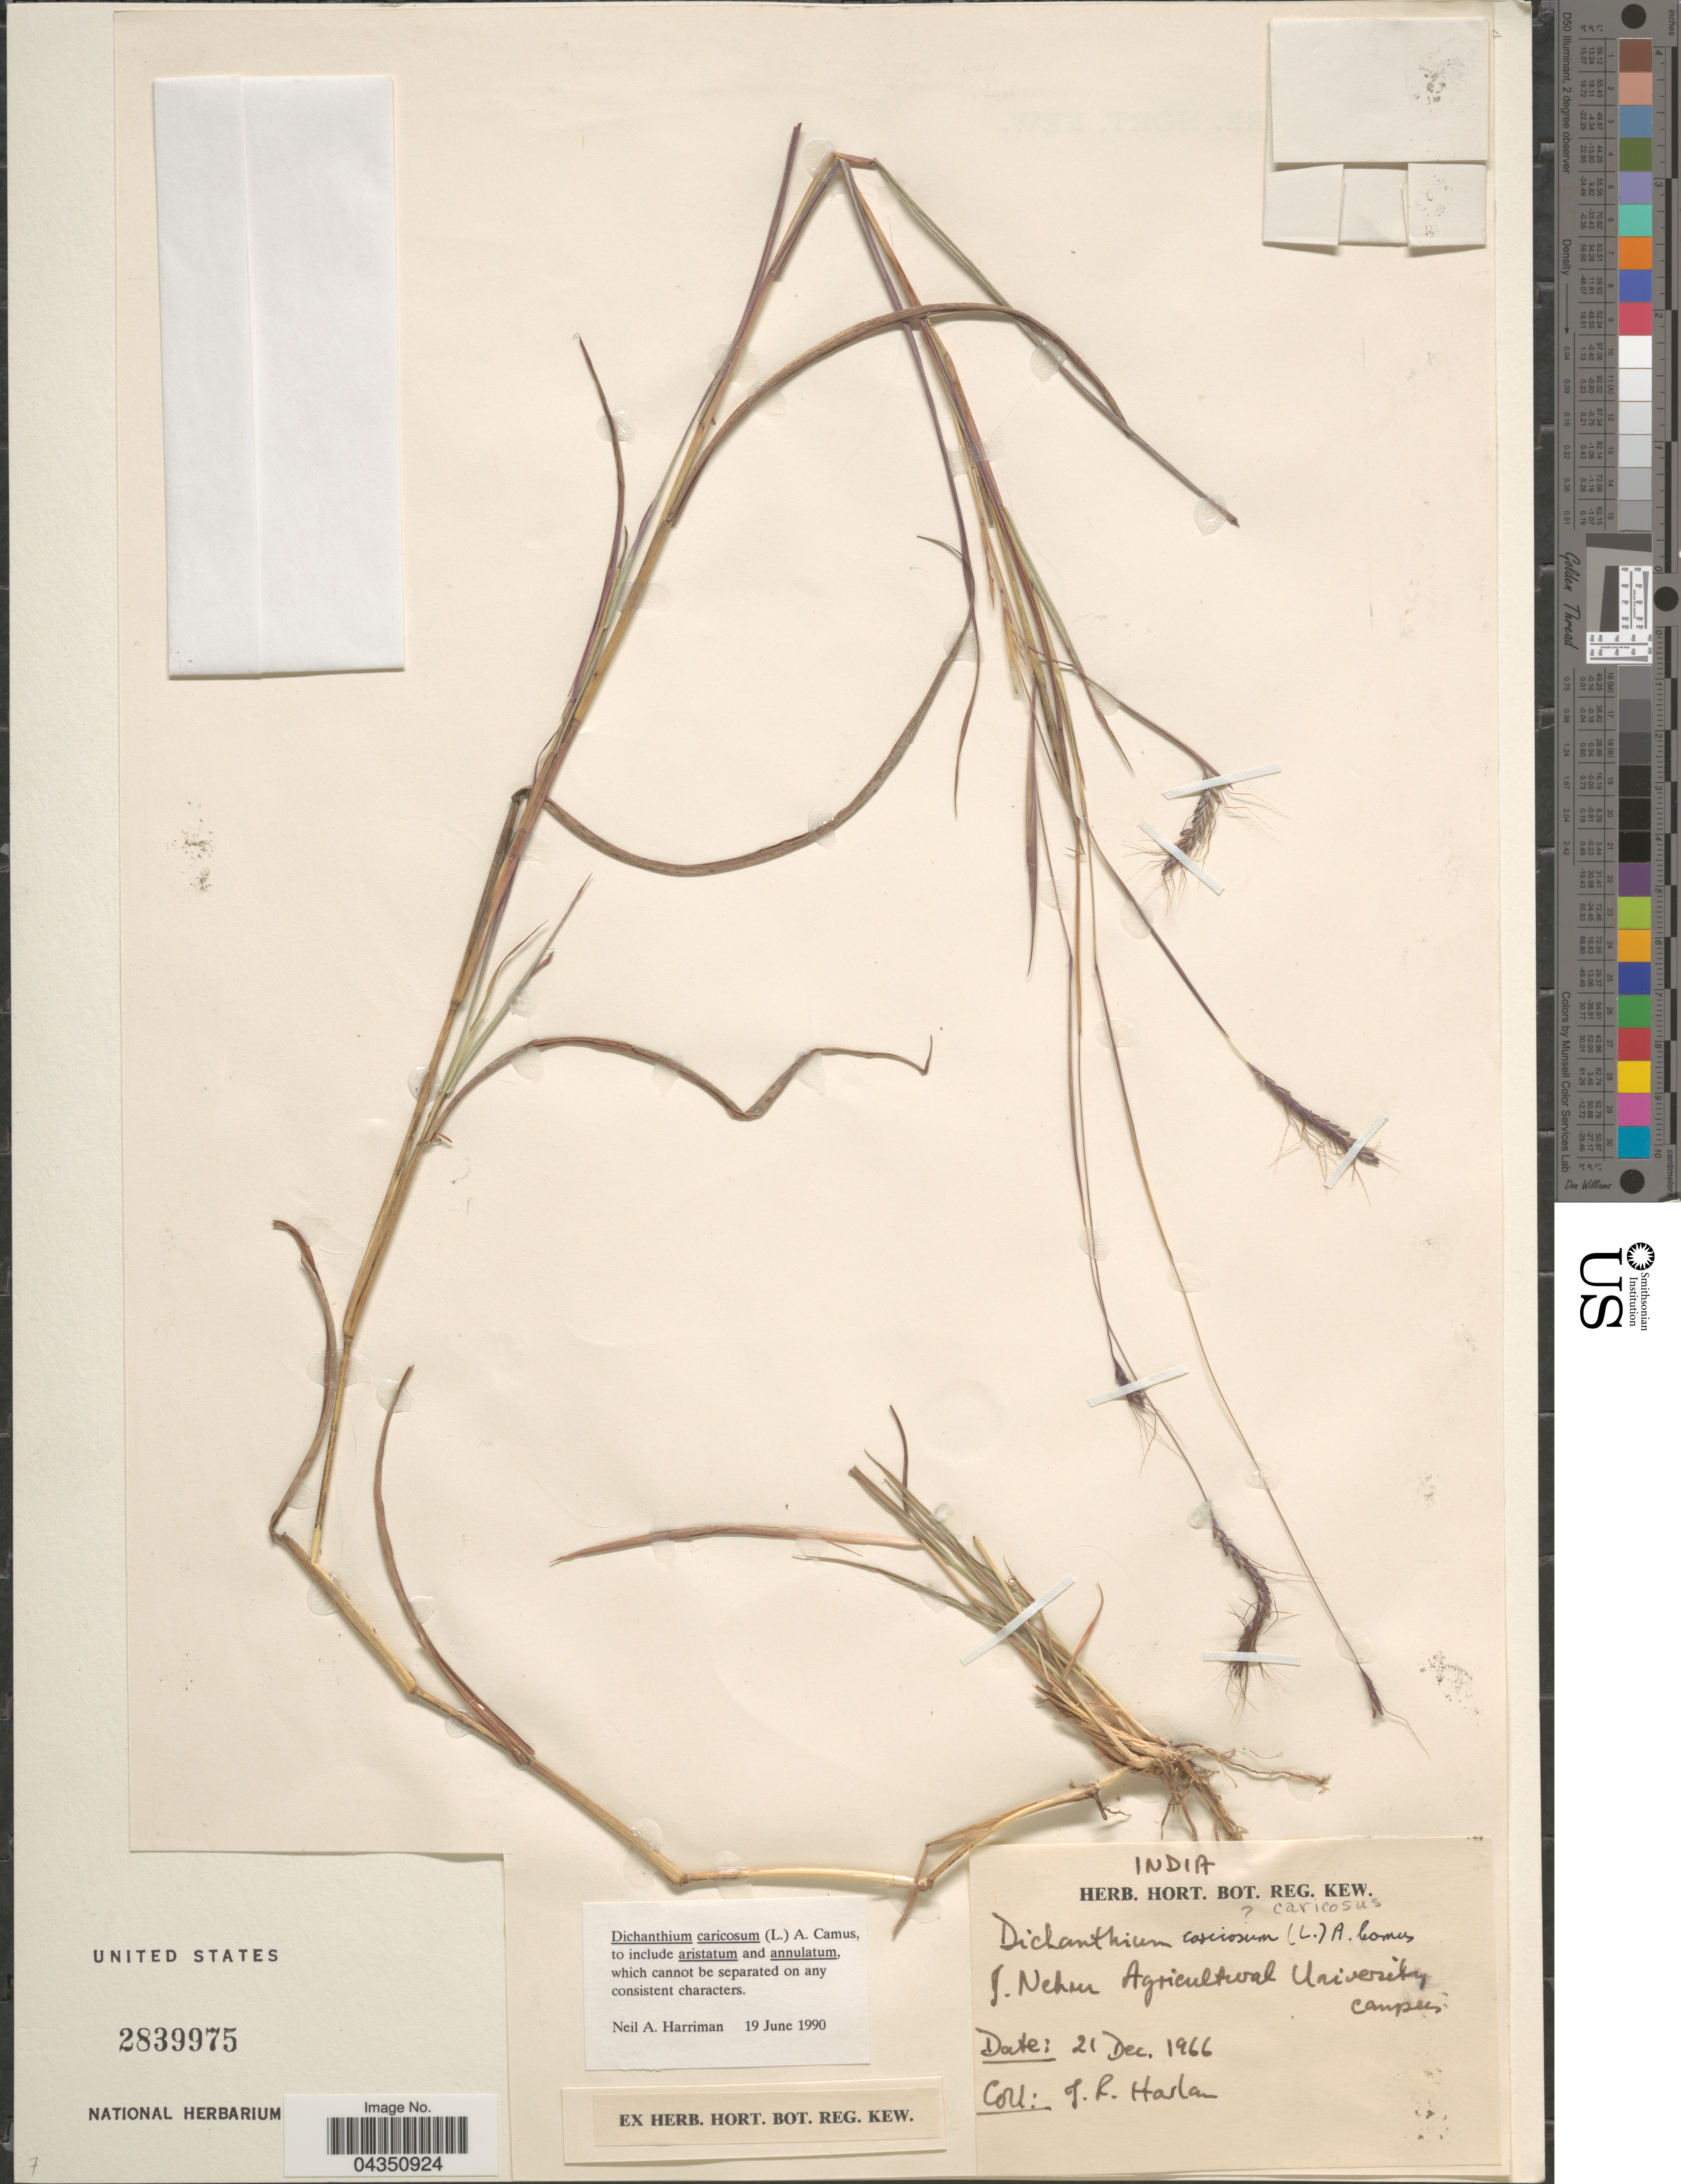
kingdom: Plantae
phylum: Tracheophyta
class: Liliopsida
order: Poales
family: Poaceae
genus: Dichanthium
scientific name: Dichanthium caricosum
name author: (L.) A. Camus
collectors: J. Harlan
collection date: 1966-12-21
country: India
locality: J. Nehru Agricultural University Campus.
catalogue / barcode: US 2839975